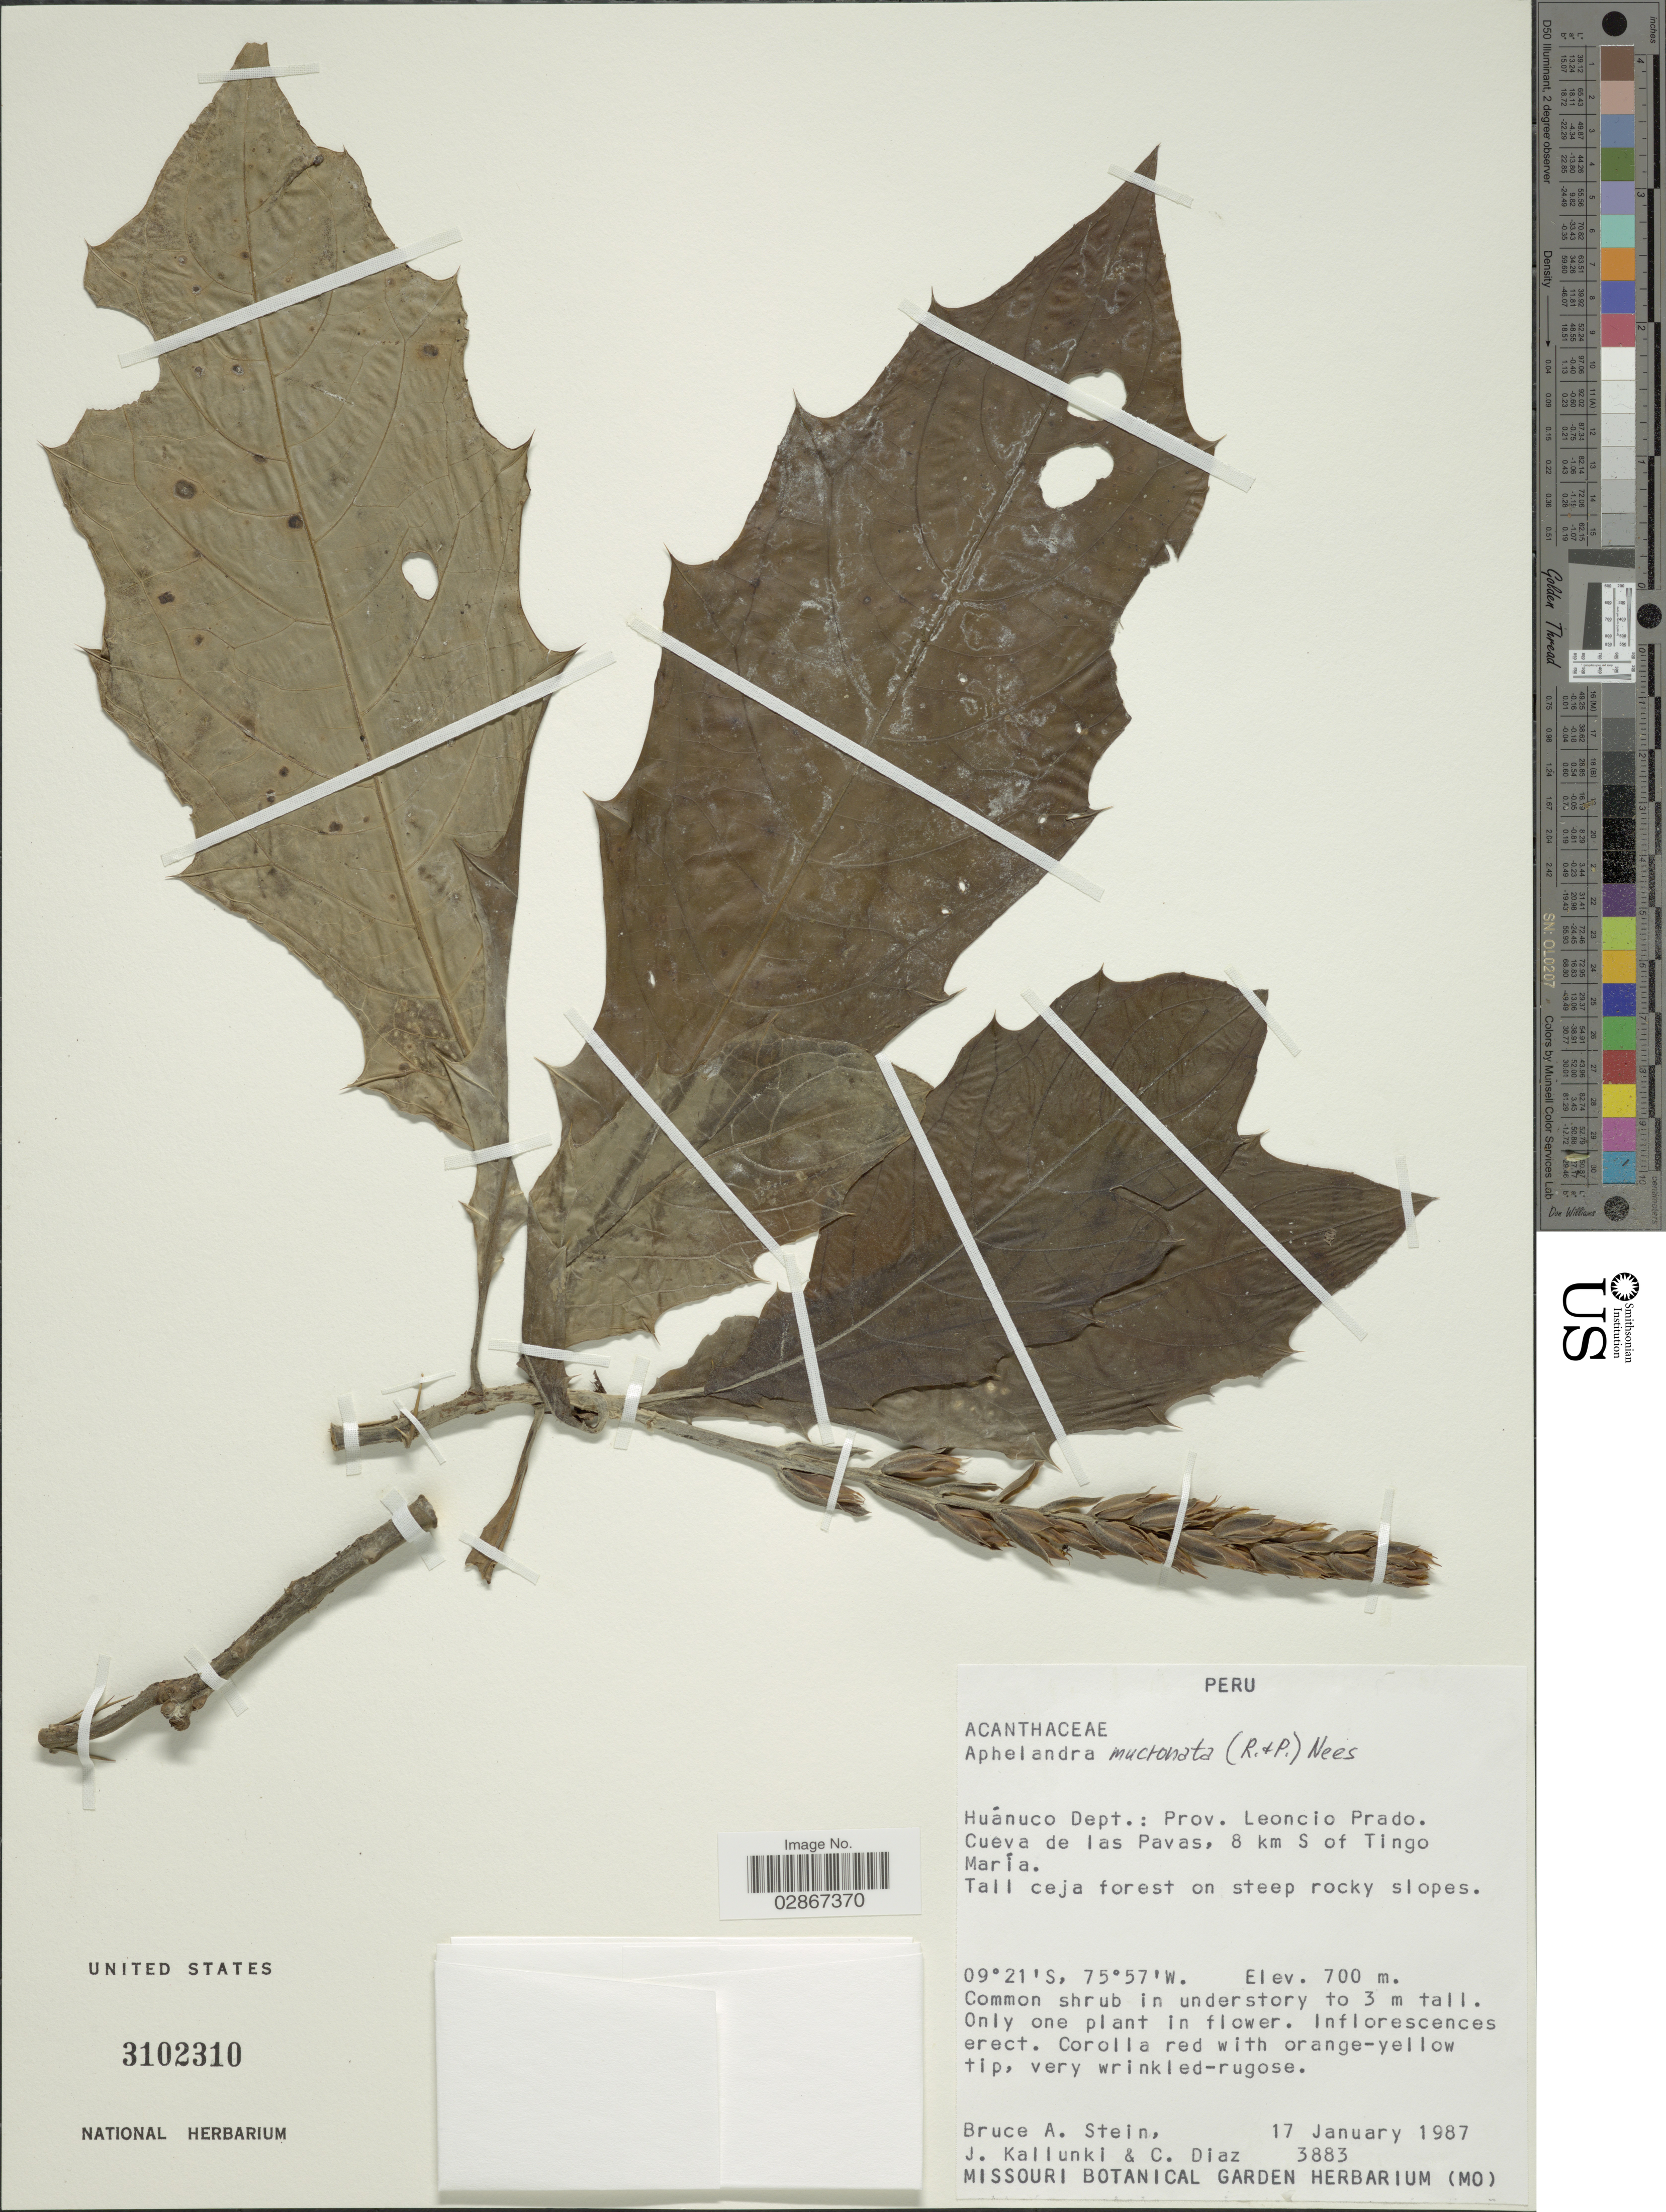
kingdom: Plantae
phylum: Tracheophyta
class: Magnoliopsida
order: Lamiales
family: Acanthaceae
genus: Aphelandra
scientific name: Aphelandra mucronata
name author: (Ruiz & Pav.) Nees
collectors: B. A. Stein, J. Kallunki & C. Díaz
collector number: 3883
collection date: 1987-01-17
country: Peru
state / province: Huánuco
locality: Huánuco Dept.: Prov. Leonicio Prado. Cueva de las Pavas, 8 km S of Tingo María.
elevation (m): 700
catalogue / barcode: US 3102310